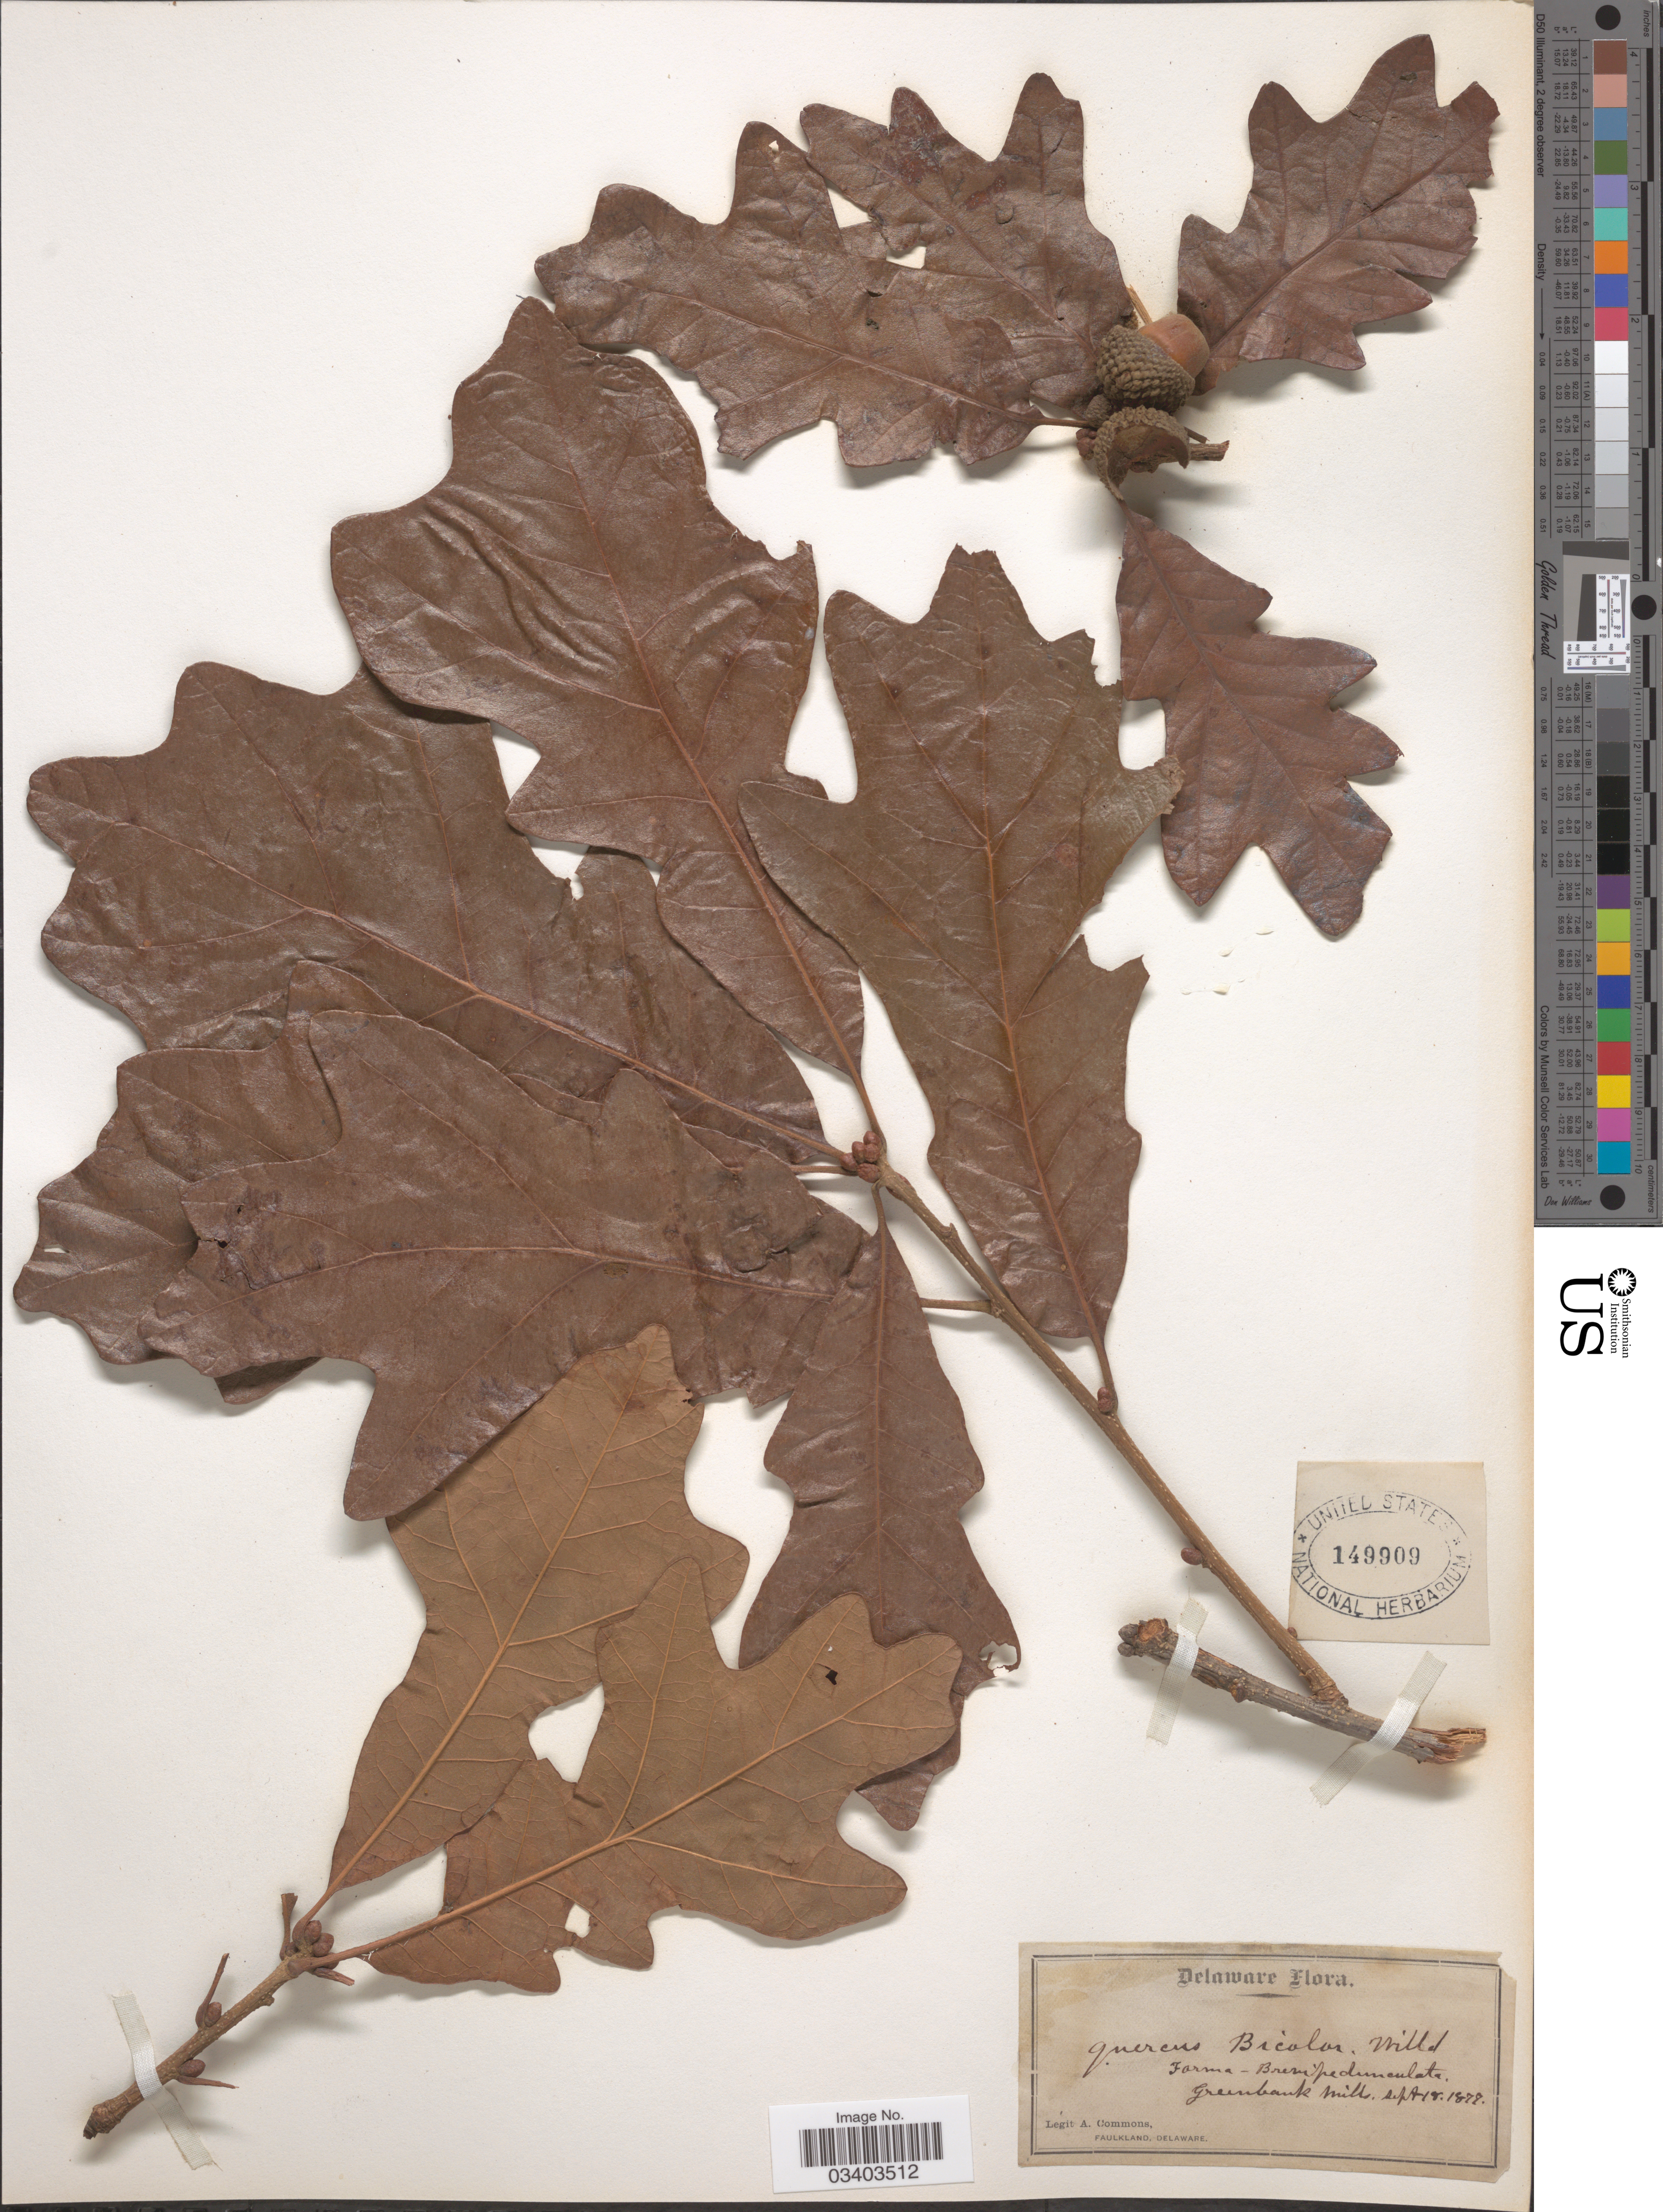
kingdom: Plantae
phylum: Tracheophyta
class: Magnoliopsida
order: Fagales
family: Fagaceae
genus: Quercus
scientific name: Quercus bicolor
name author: Willd.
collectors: A. Commons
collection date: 1879-09-18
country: United States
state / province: Delaware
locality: Greenbank Mills.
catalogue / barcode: US 149909